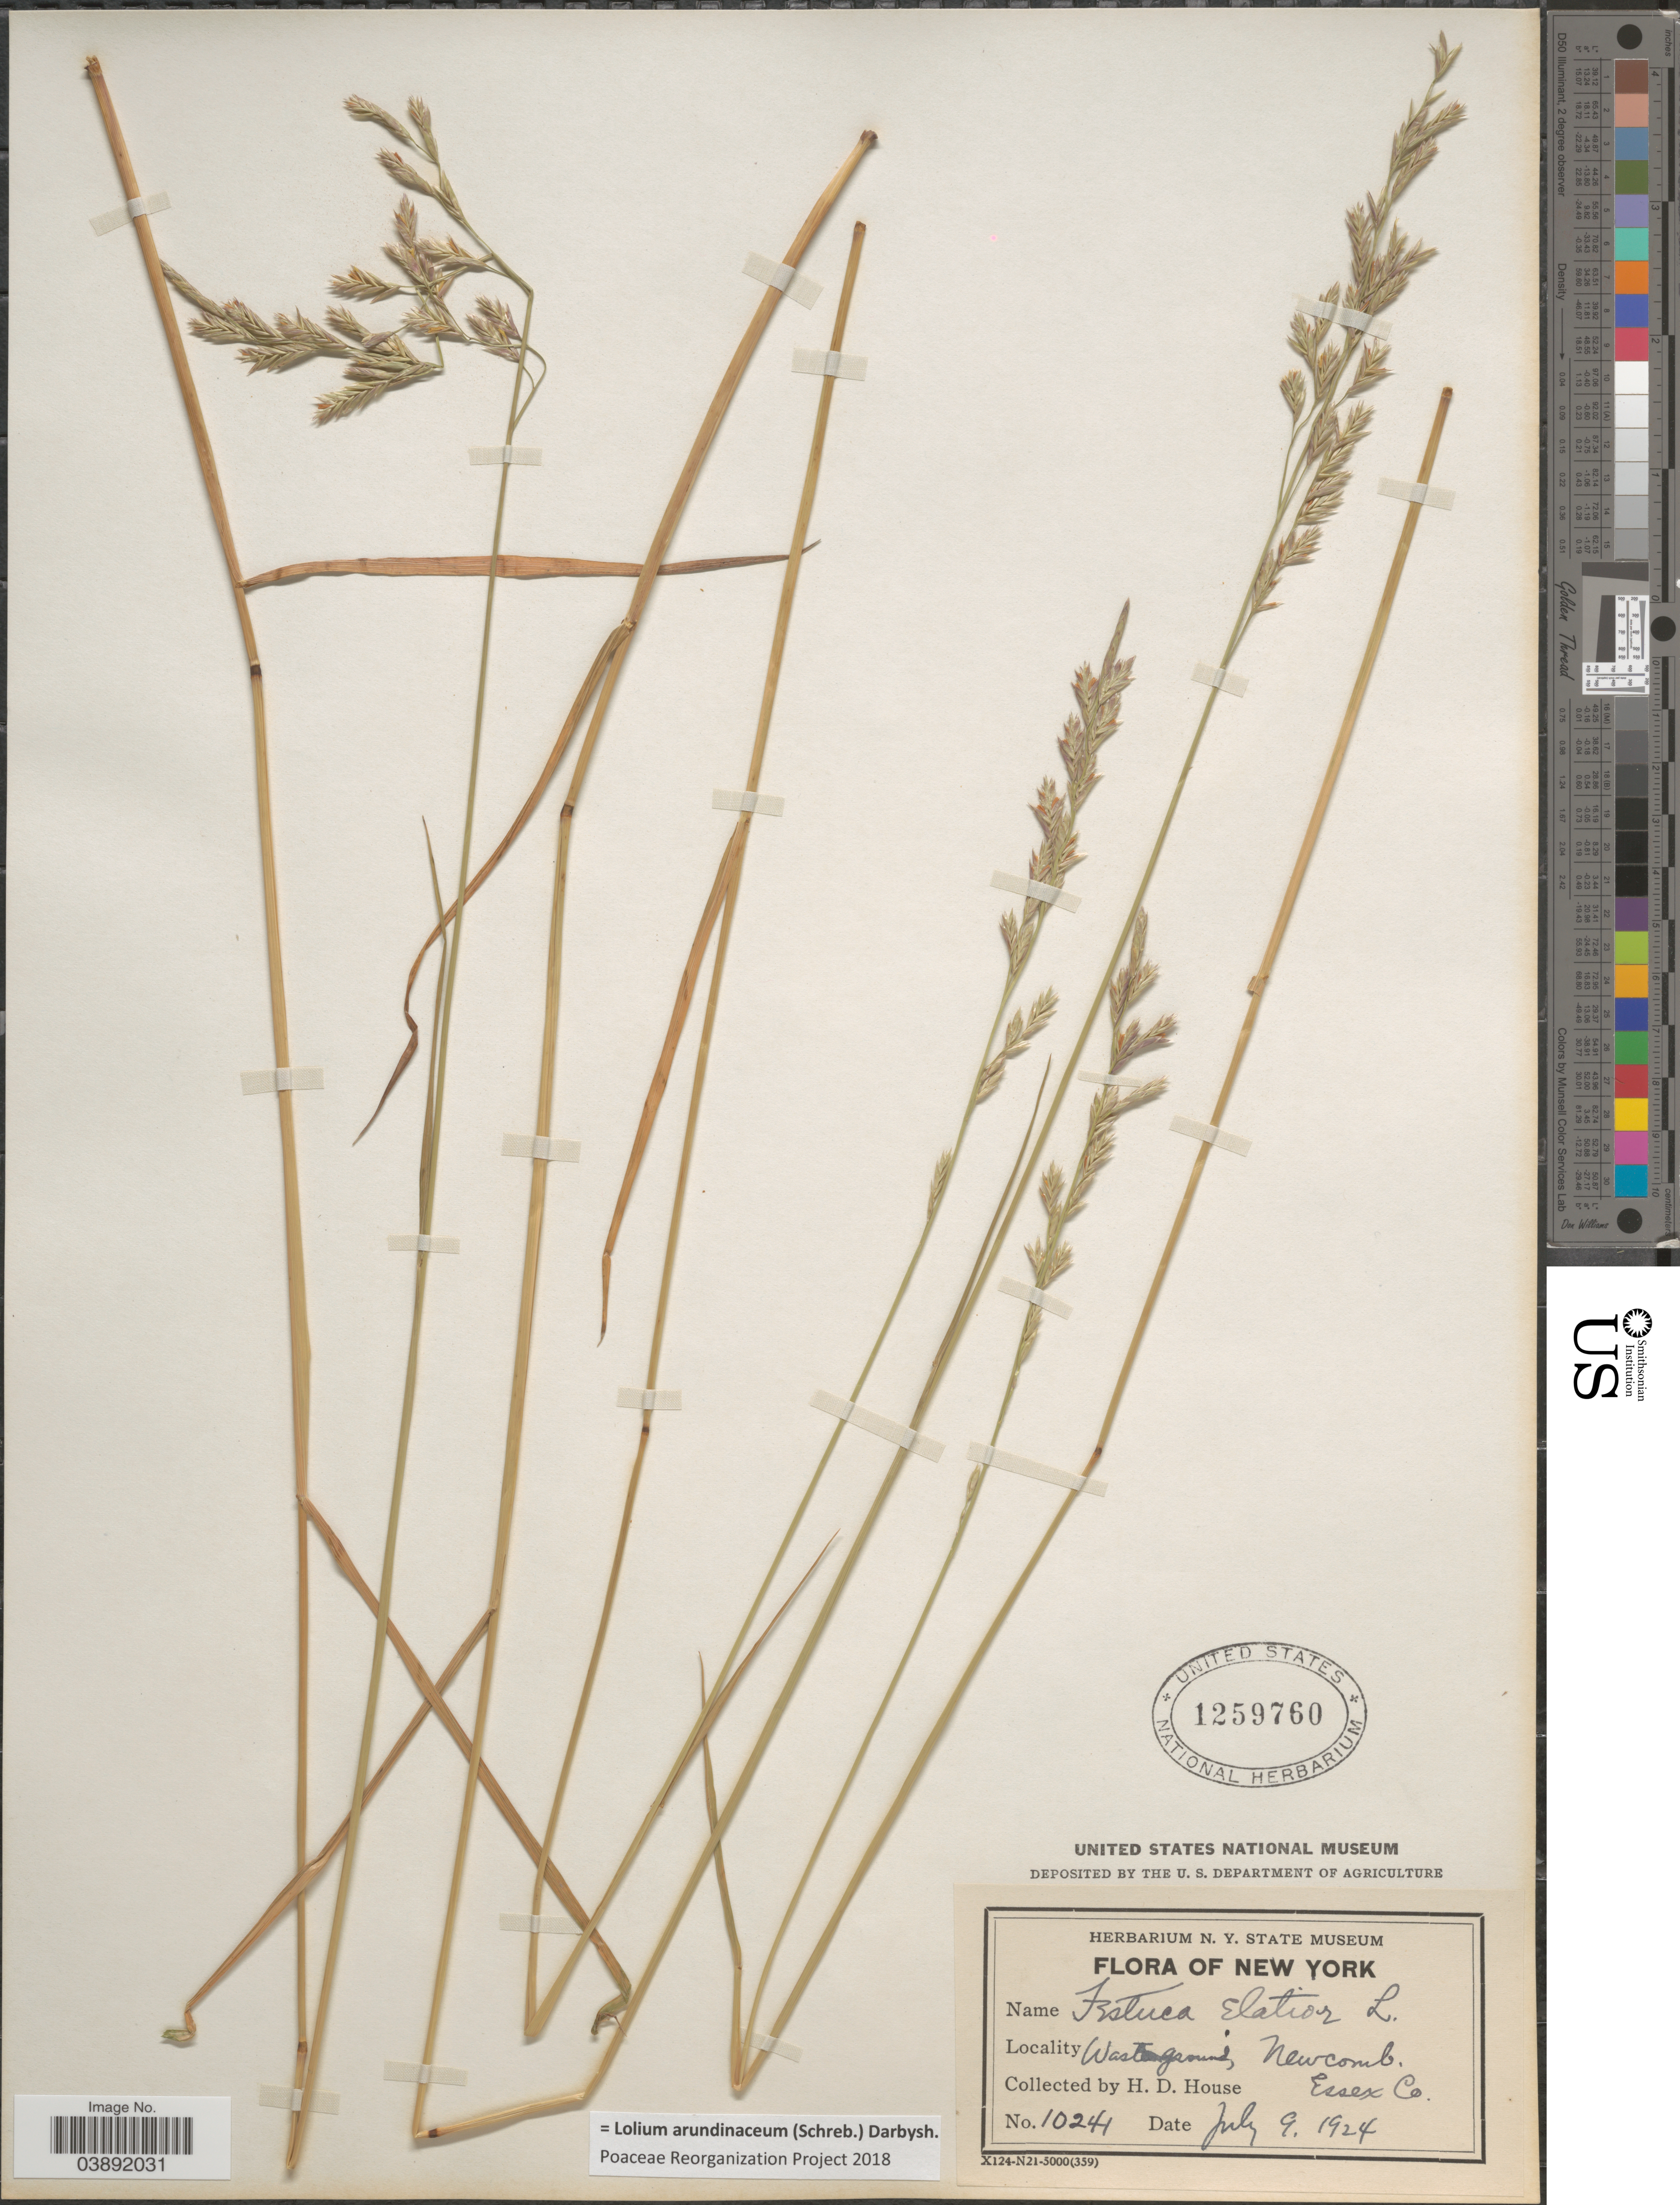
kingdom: Plantae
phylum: Tracheophyta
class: Liliopsida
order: Poales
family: Poaceae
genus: Lolium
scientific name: Lolium arundinaceum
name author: (Schreb.) Darbysh.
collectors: H. D. House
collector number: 10241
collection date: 1924-07-09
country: United States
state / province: New York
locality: Waste ground, Newcomb. Essex Co.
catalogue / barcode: US 1259760